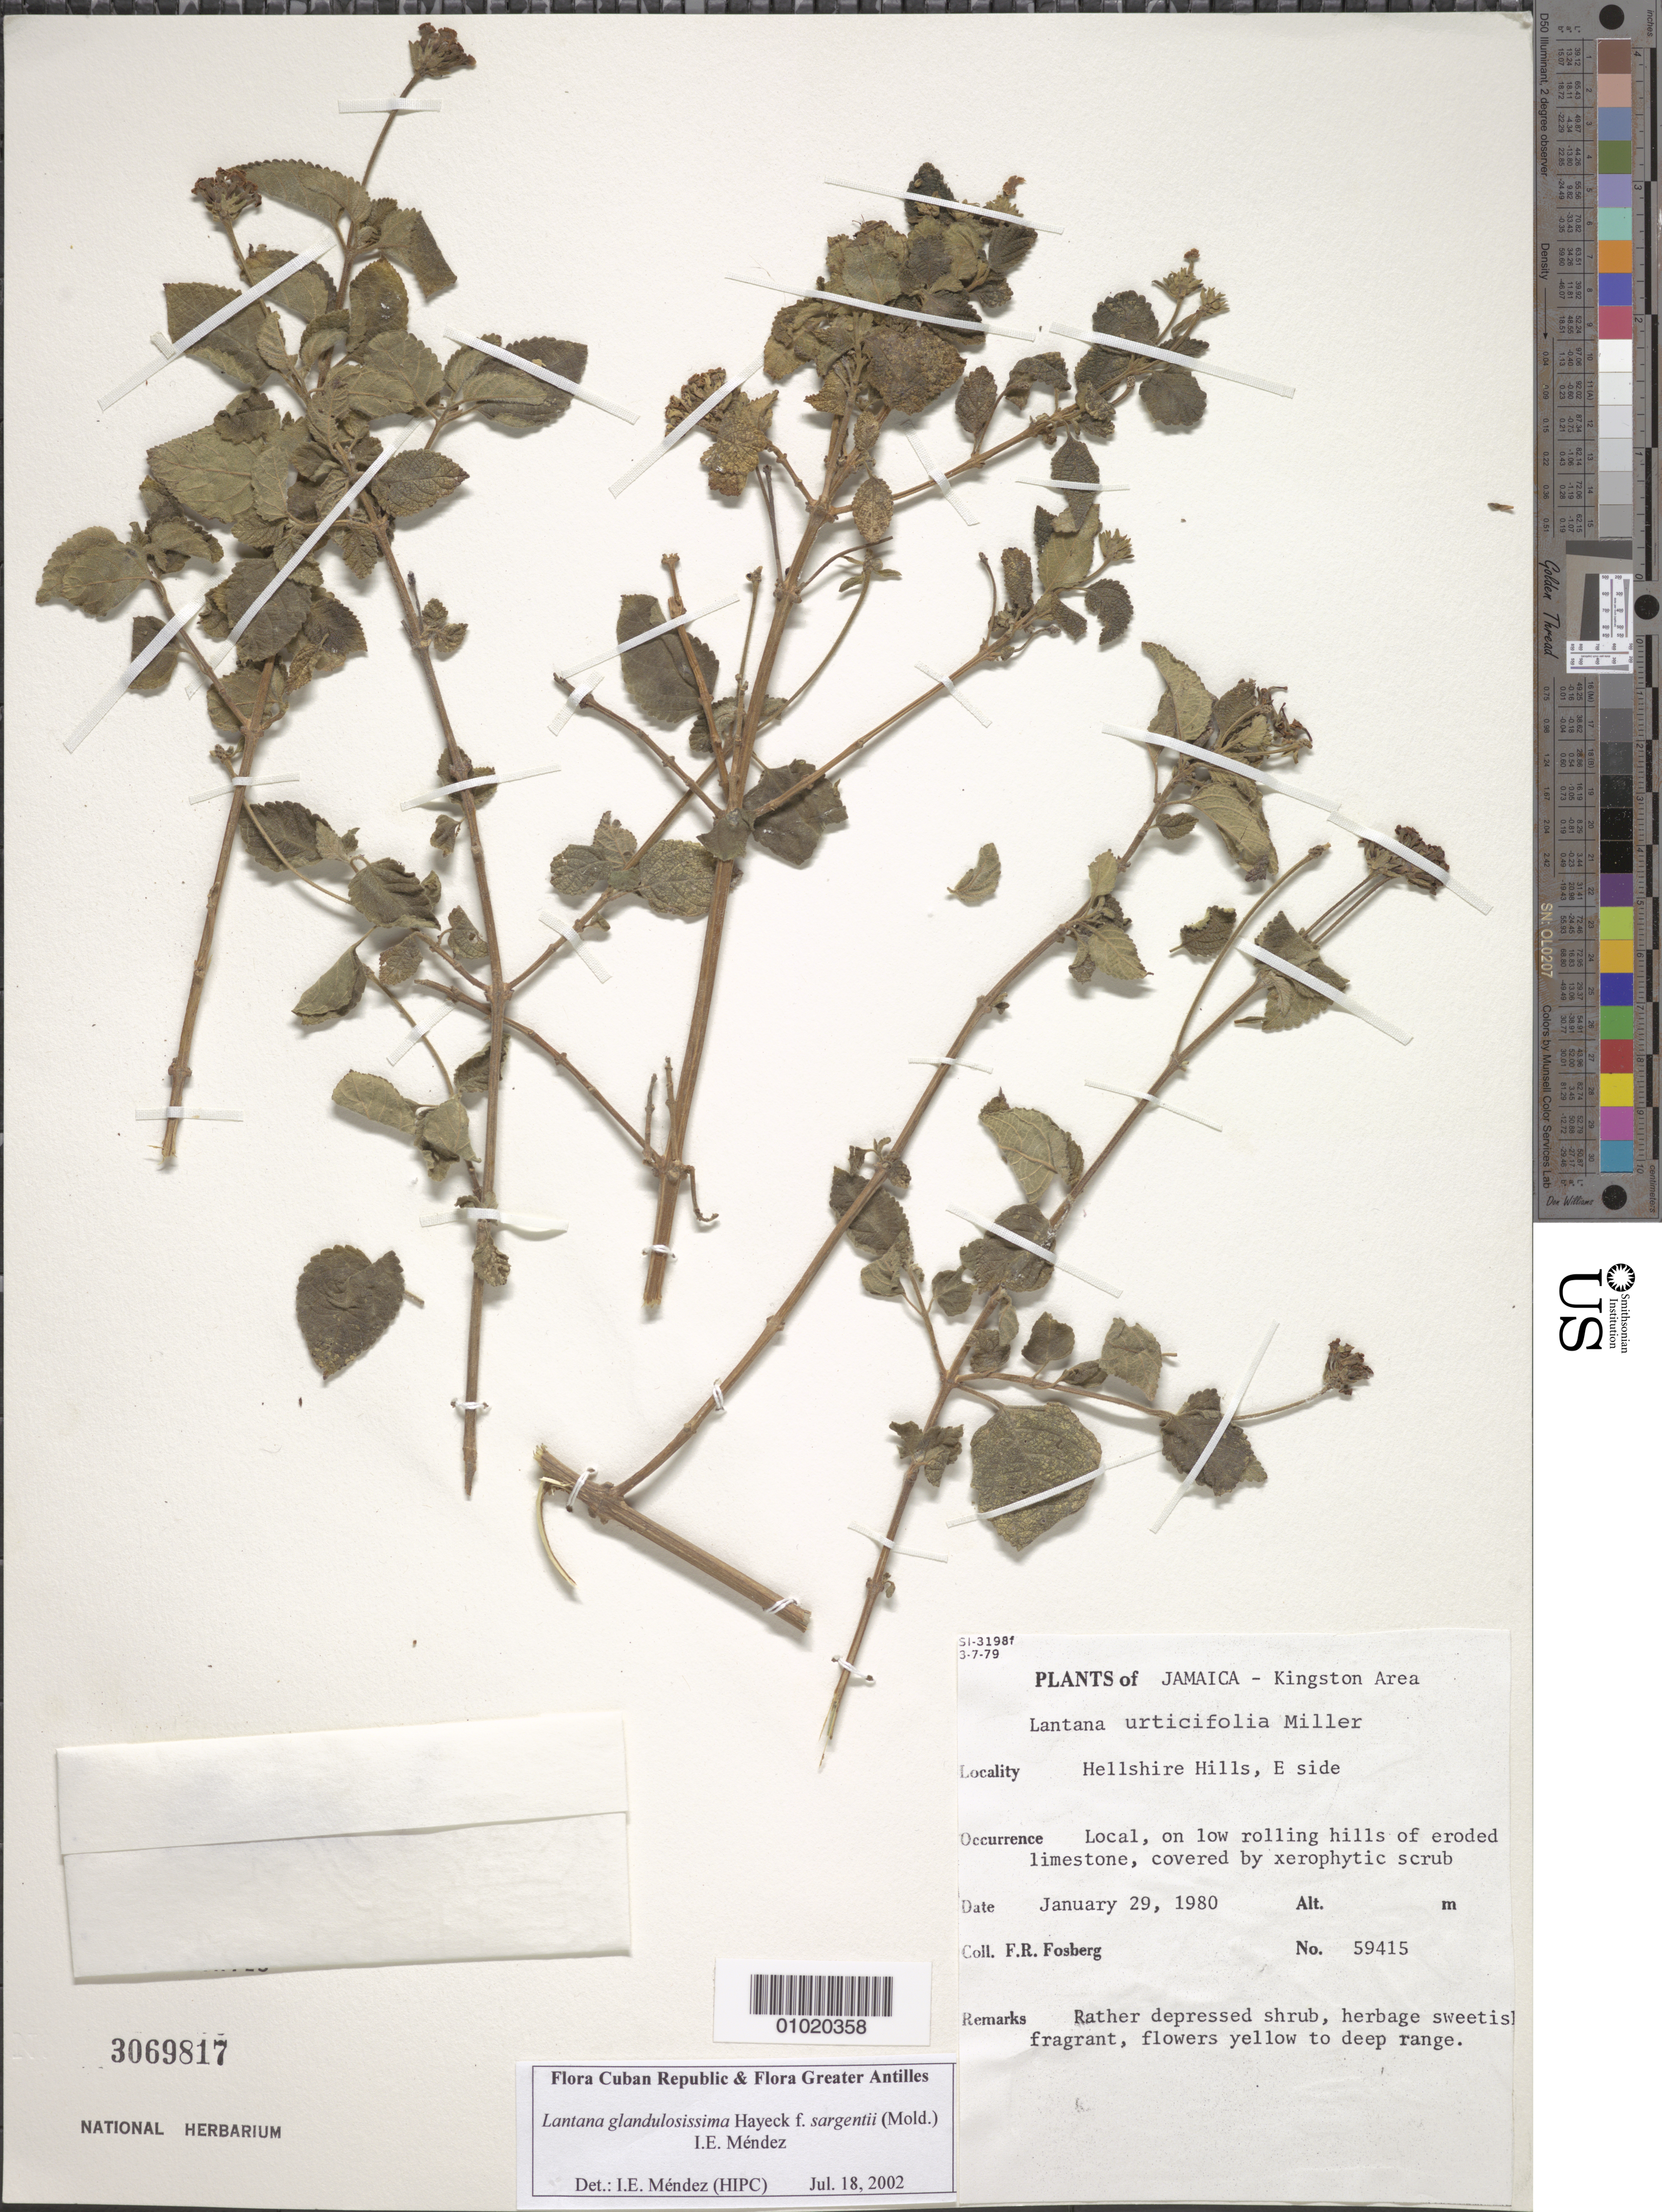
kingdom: Plantae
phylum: Tracheophyta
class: Magnoliopsida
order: Lamiales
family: Verbenaceae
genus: Lantana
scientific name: Lantana glandulosissima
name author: Hayek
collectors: F. R. Fosberg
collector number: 59415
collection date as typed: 29 Jan 1980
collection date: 1980-01-29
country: Jamaica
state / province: Kingston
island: Jamaica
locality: Hellshire Hills, E side.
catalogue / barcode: US 3069817